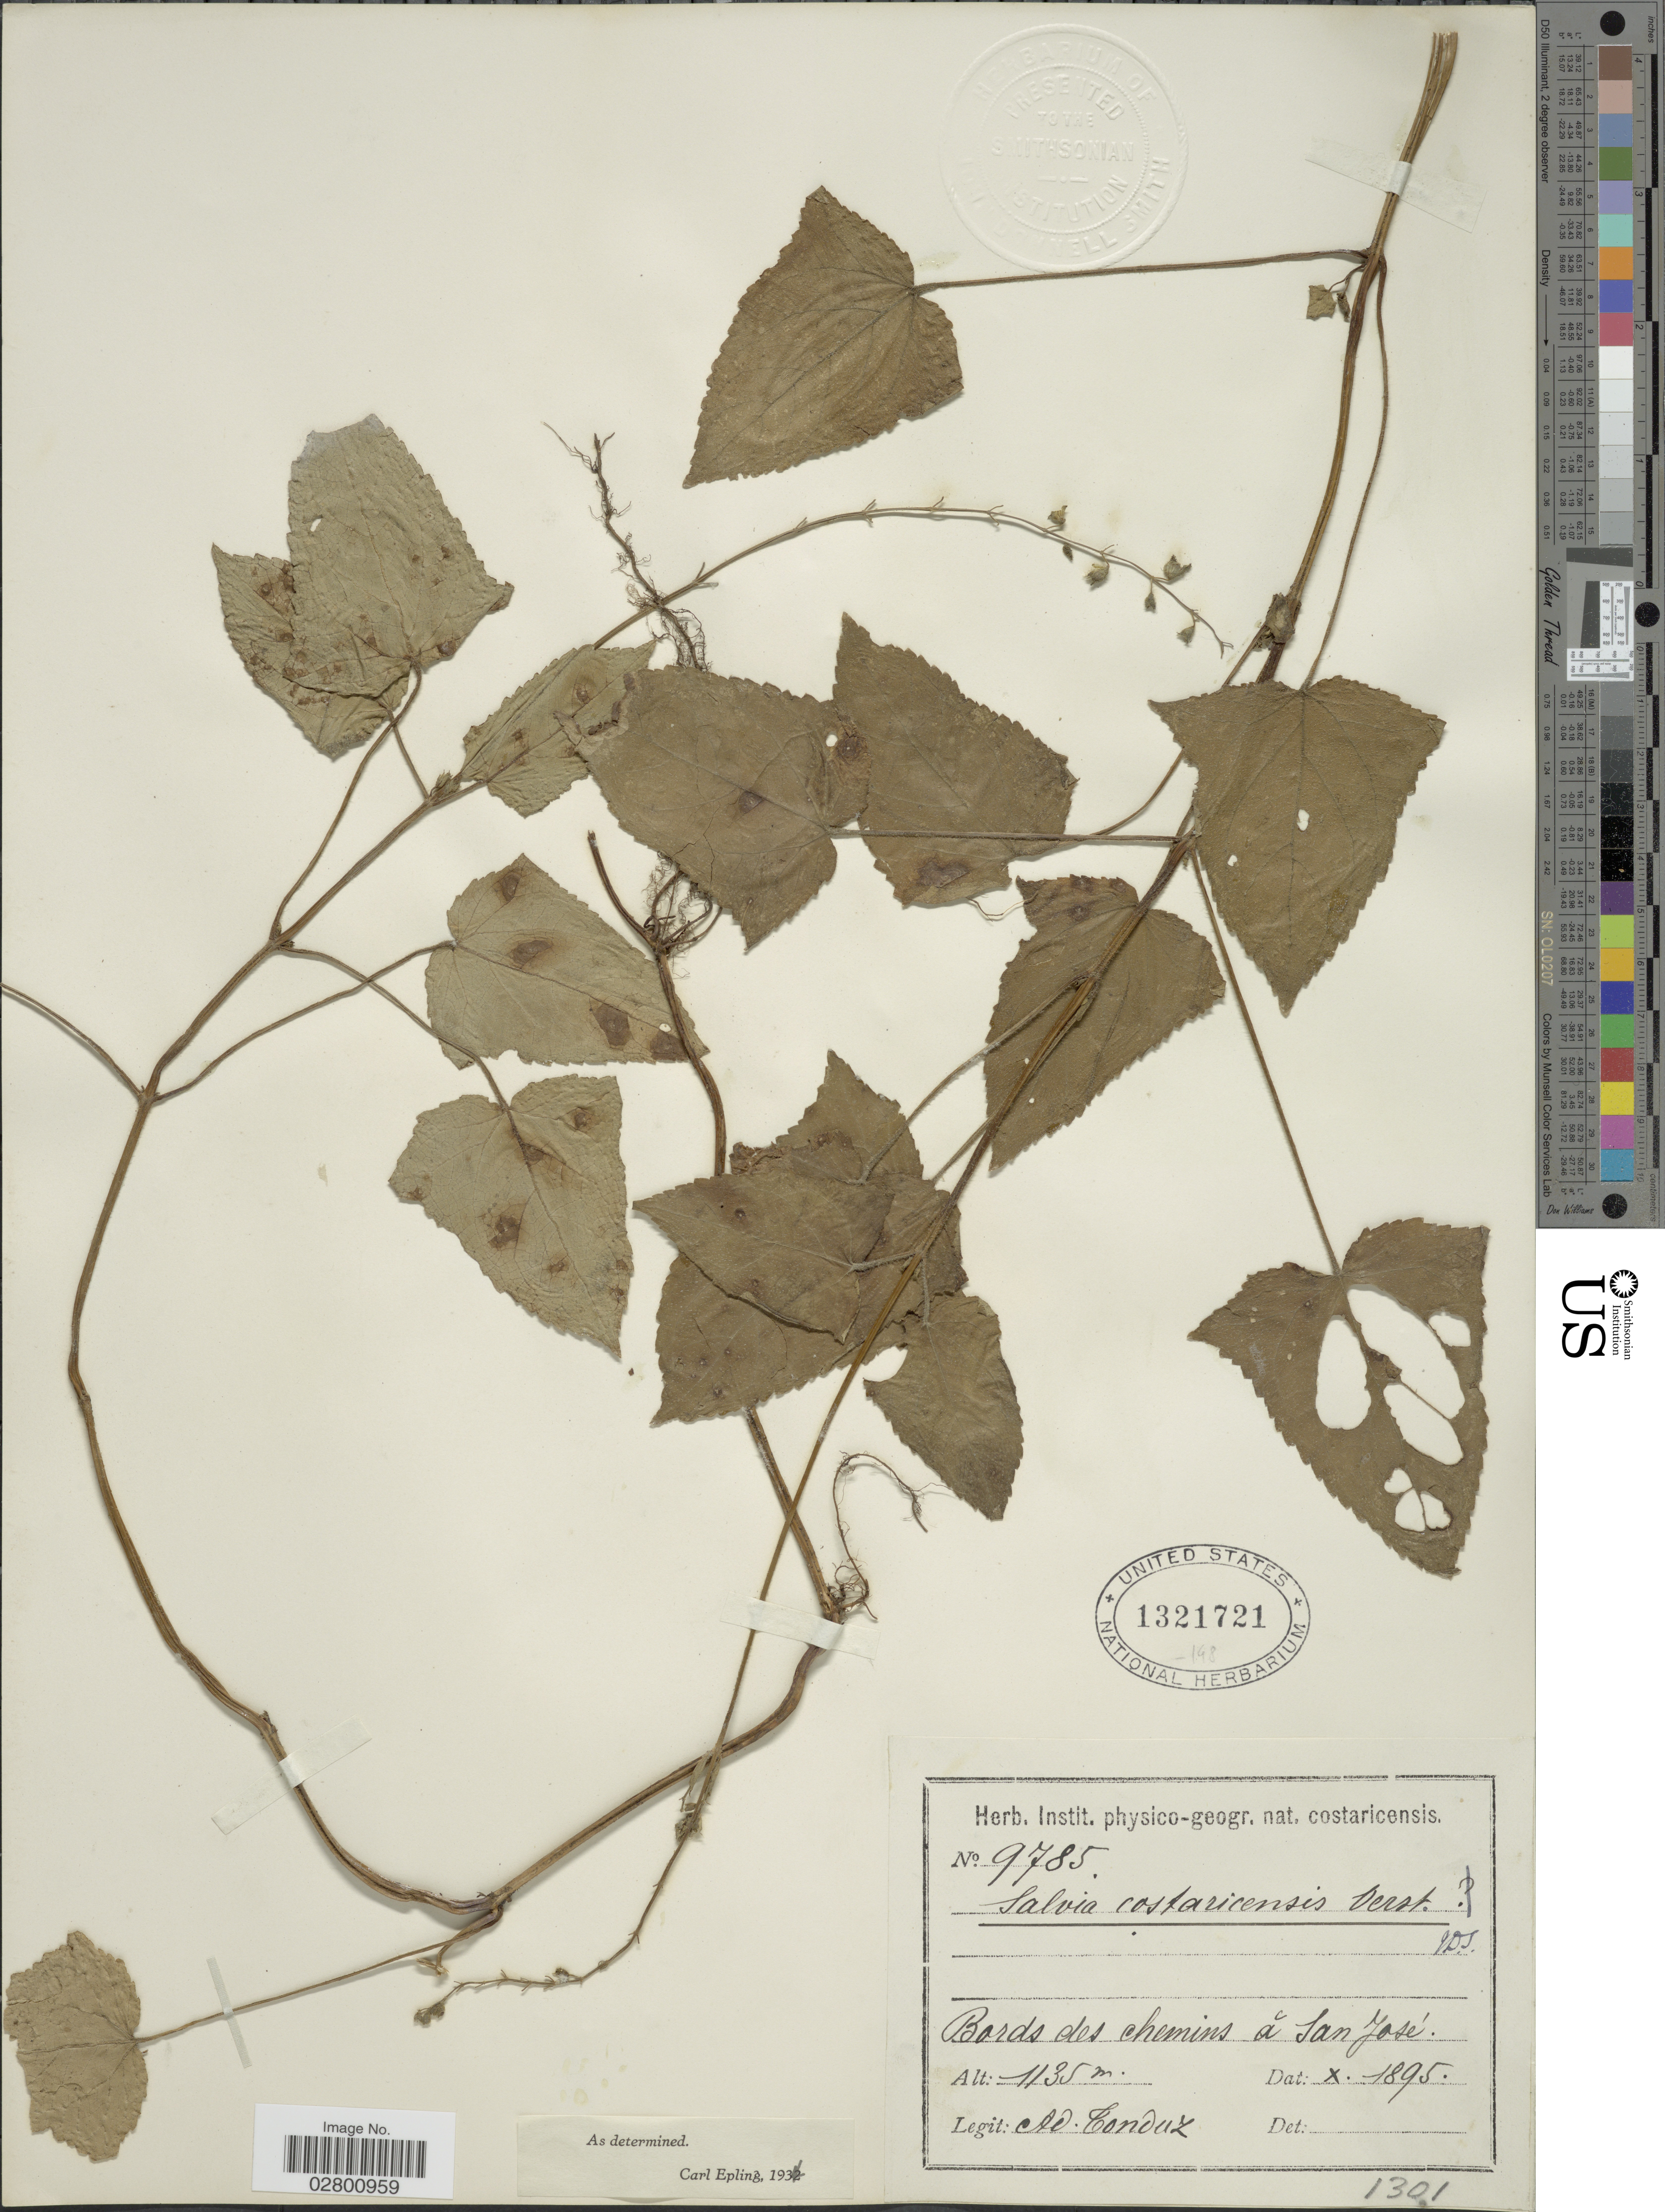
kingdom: Plantae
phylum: Tracheophyta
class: Magnoliopsida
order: Lamiales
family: Lamiaceae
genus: Salvia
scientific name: Salvia costaricensis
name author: Oerst.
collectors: A. Tonduz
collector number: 9785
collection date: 1895-10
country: Costa Rica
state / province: San José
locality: Bords des chemins á San José.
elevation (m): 1135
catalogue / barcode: US 1321721